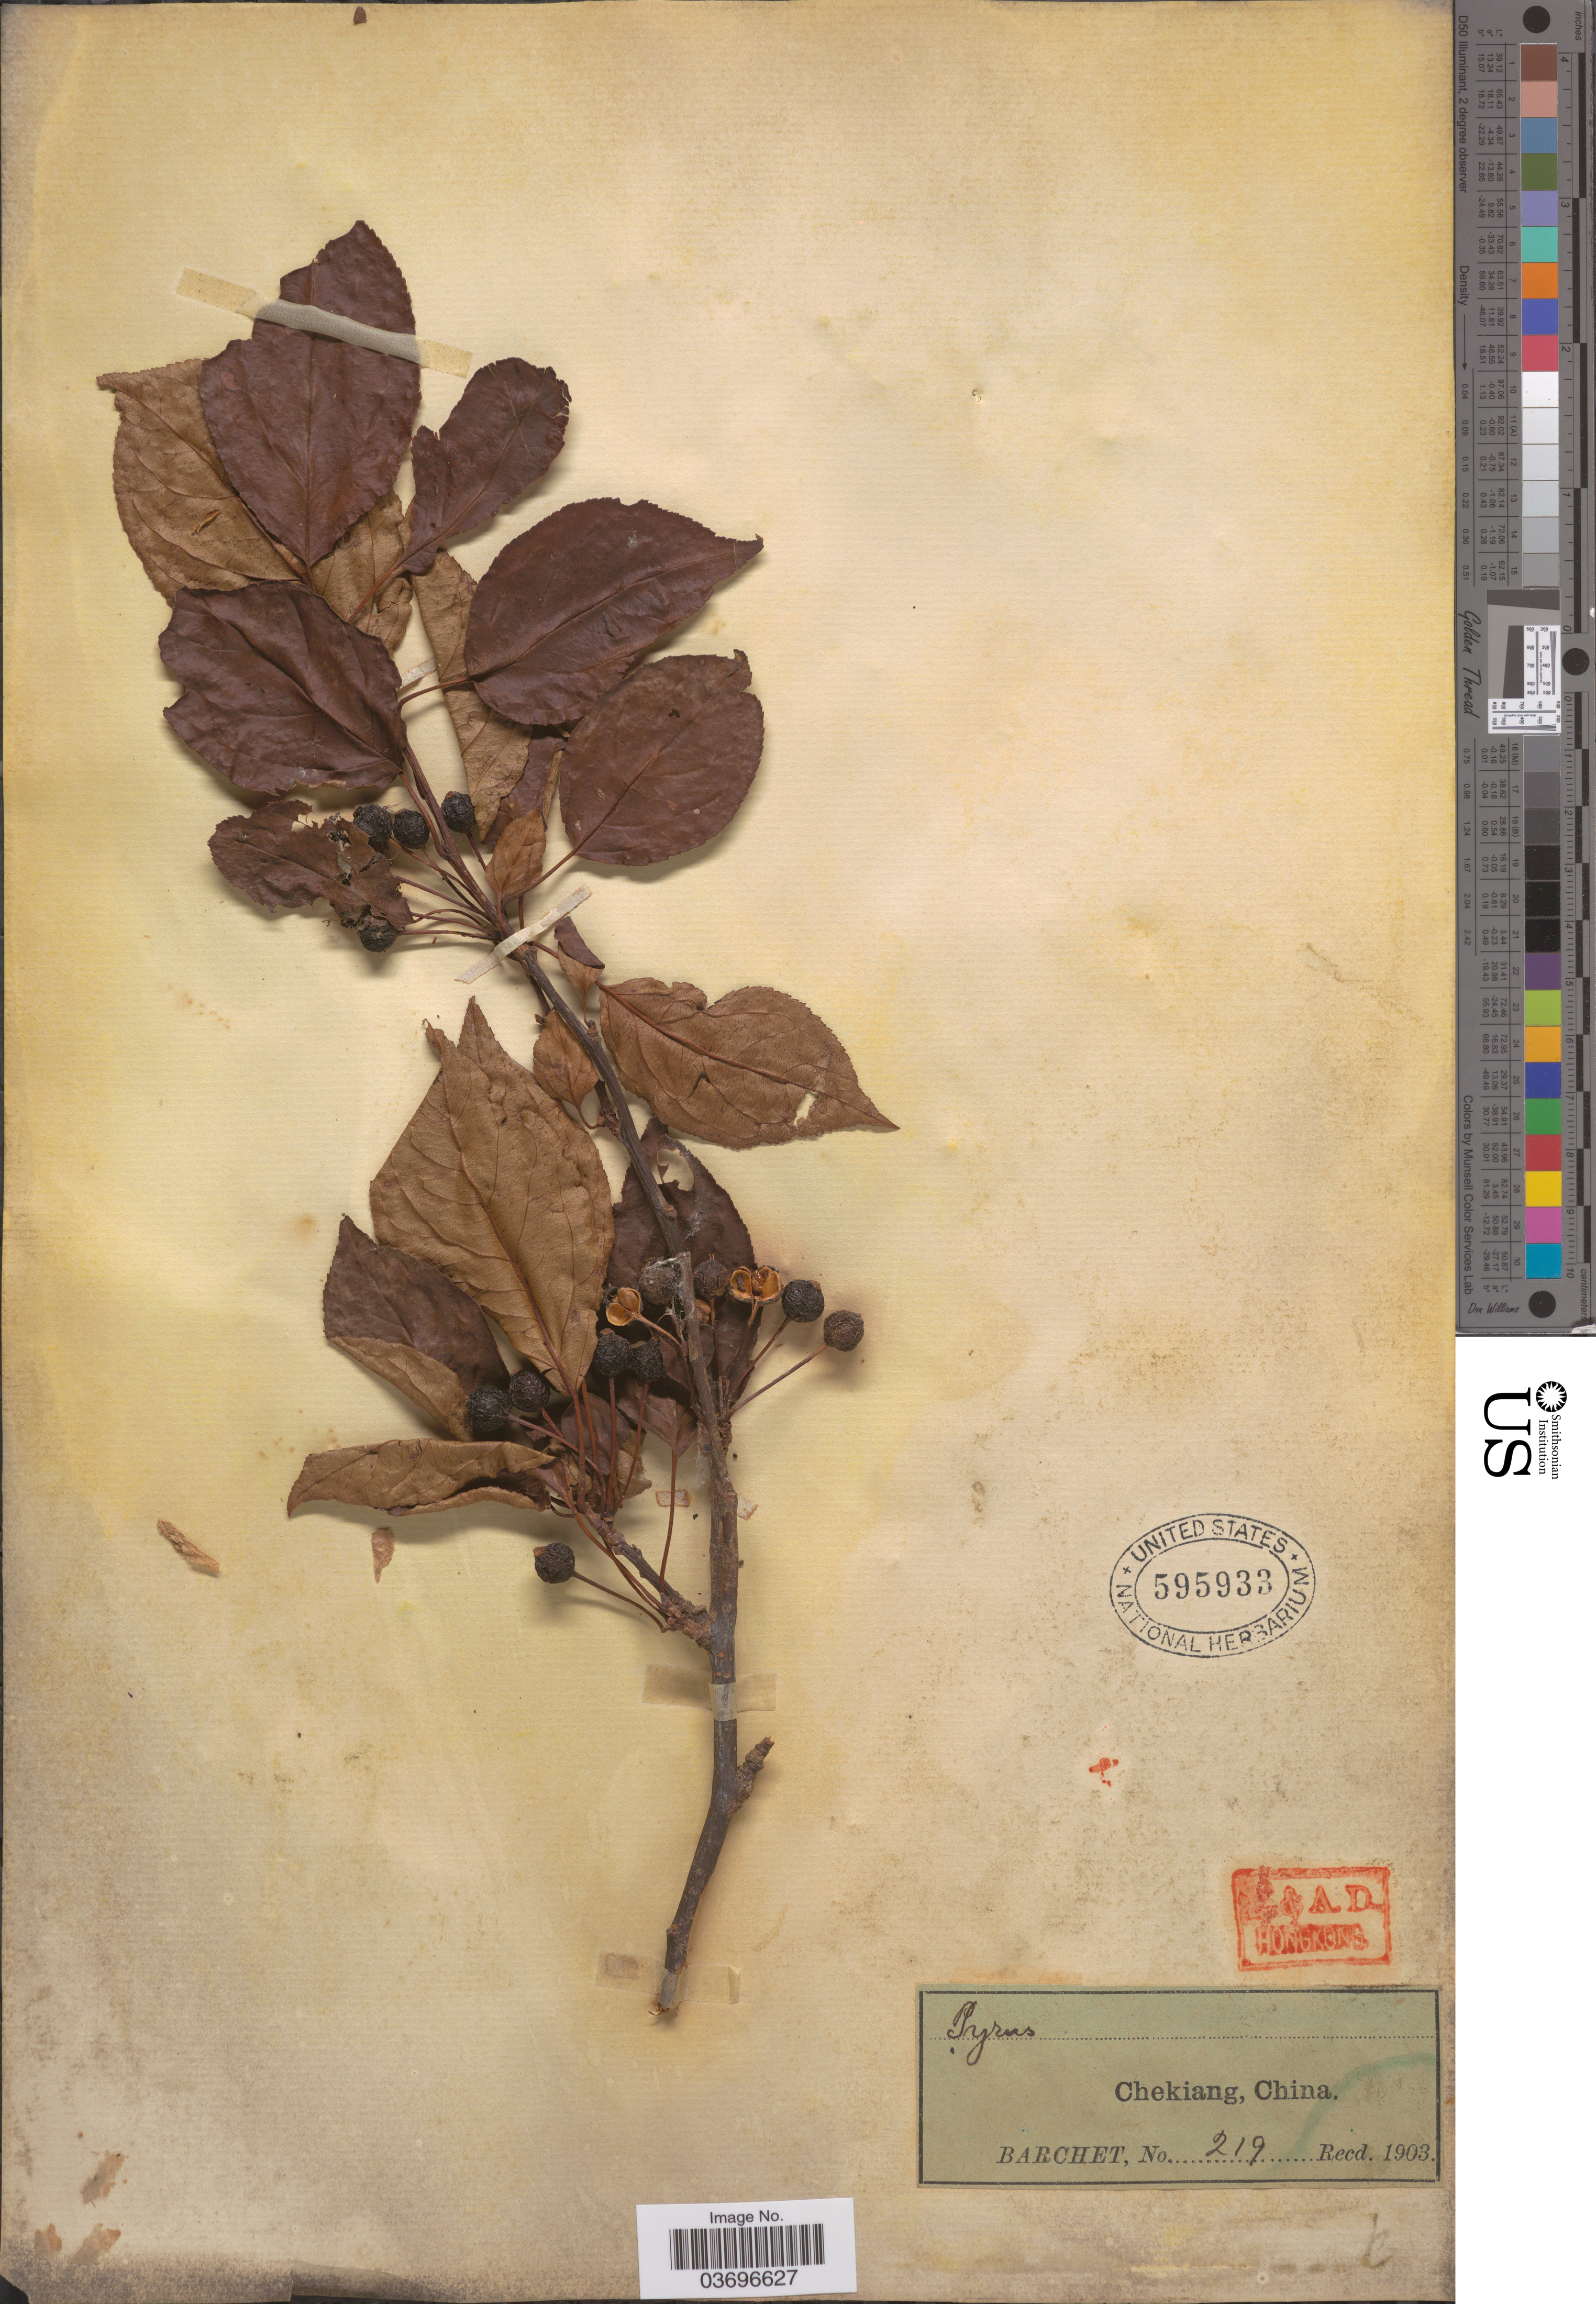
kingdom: Plantae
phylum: Tracheophyta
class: Magnoliopsida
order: Rosales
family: Rosaceae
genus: Pyrus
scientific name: Pyrus sp.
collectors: Barchet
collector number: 219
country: China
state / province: Zhejiang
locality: Chekiang.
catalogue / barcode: US 595933